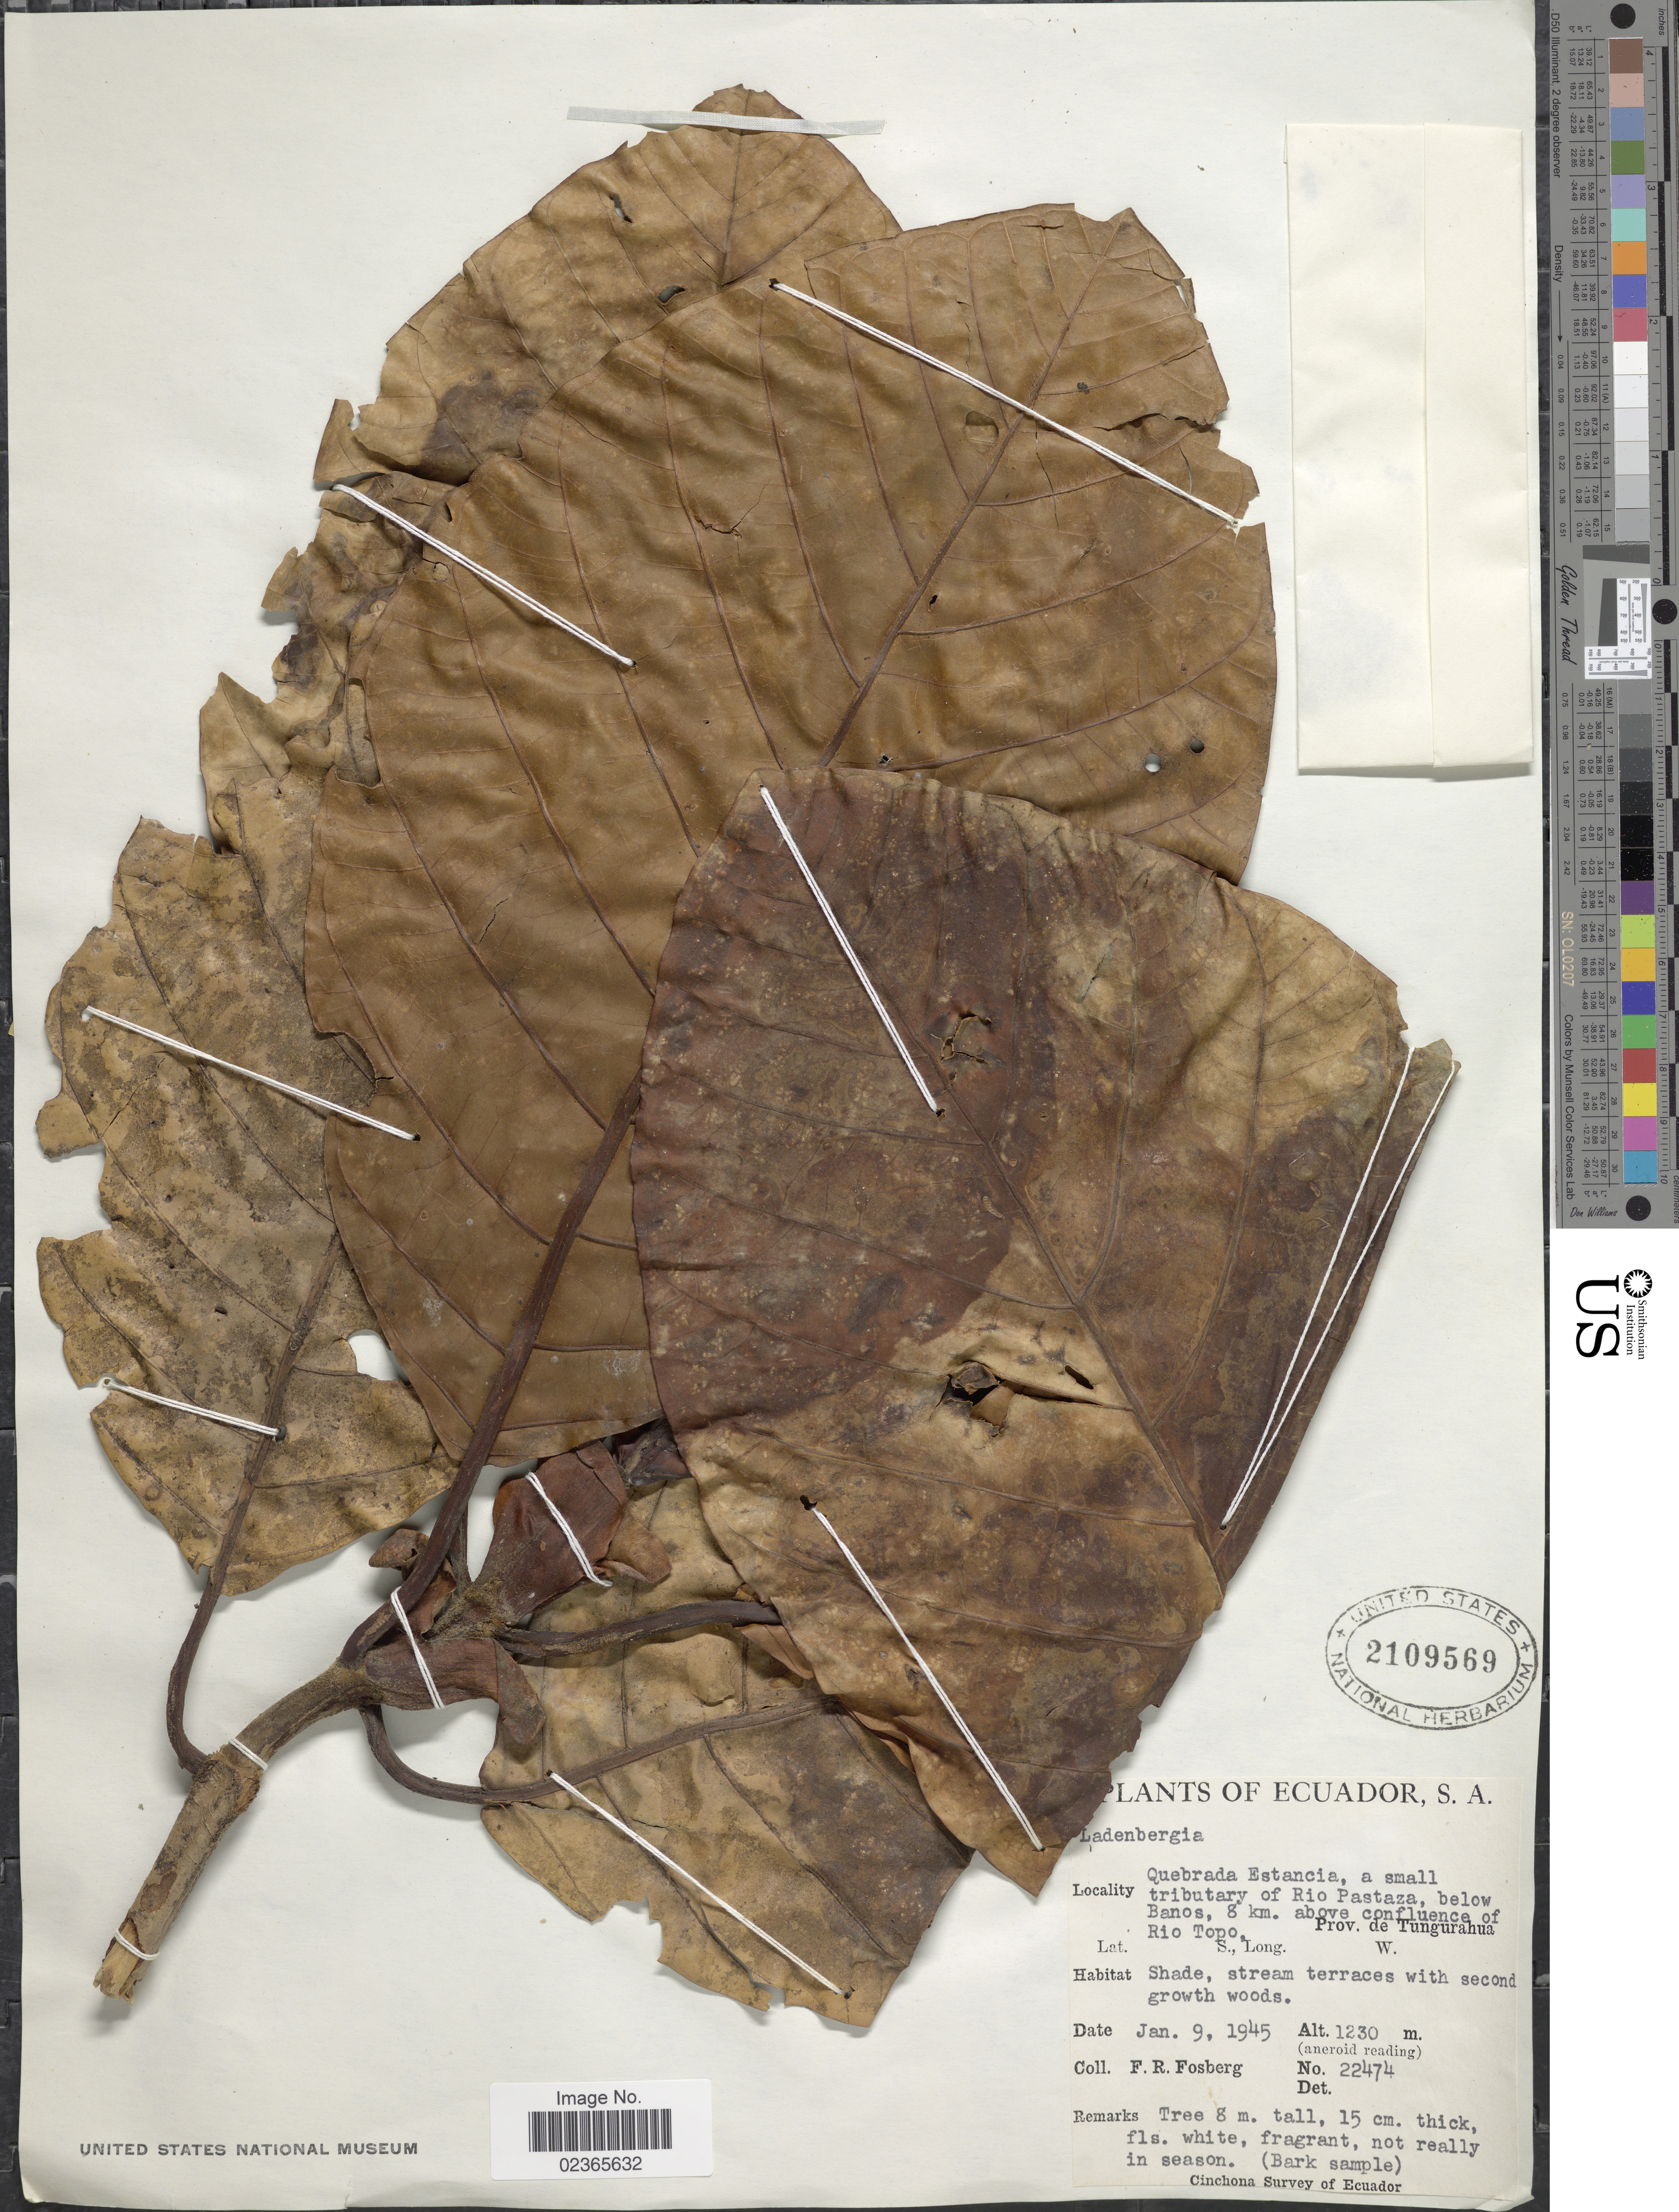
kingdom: Plantae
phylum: Tracheophyta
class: Magnoliopsida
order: Gentianales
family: Rubiaceae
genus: Ladenbergia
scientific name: Ladenbergia sp.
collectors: F. R. Fosberg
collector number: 22474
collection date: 1945-01-09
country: Ecuador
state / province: Tungurahua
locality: Quebrada Estancia, a small tributary of Rio Pastaza, below Banos, 8 km above confluence of Rio Topo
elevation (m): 1230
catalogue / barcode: US 2109569